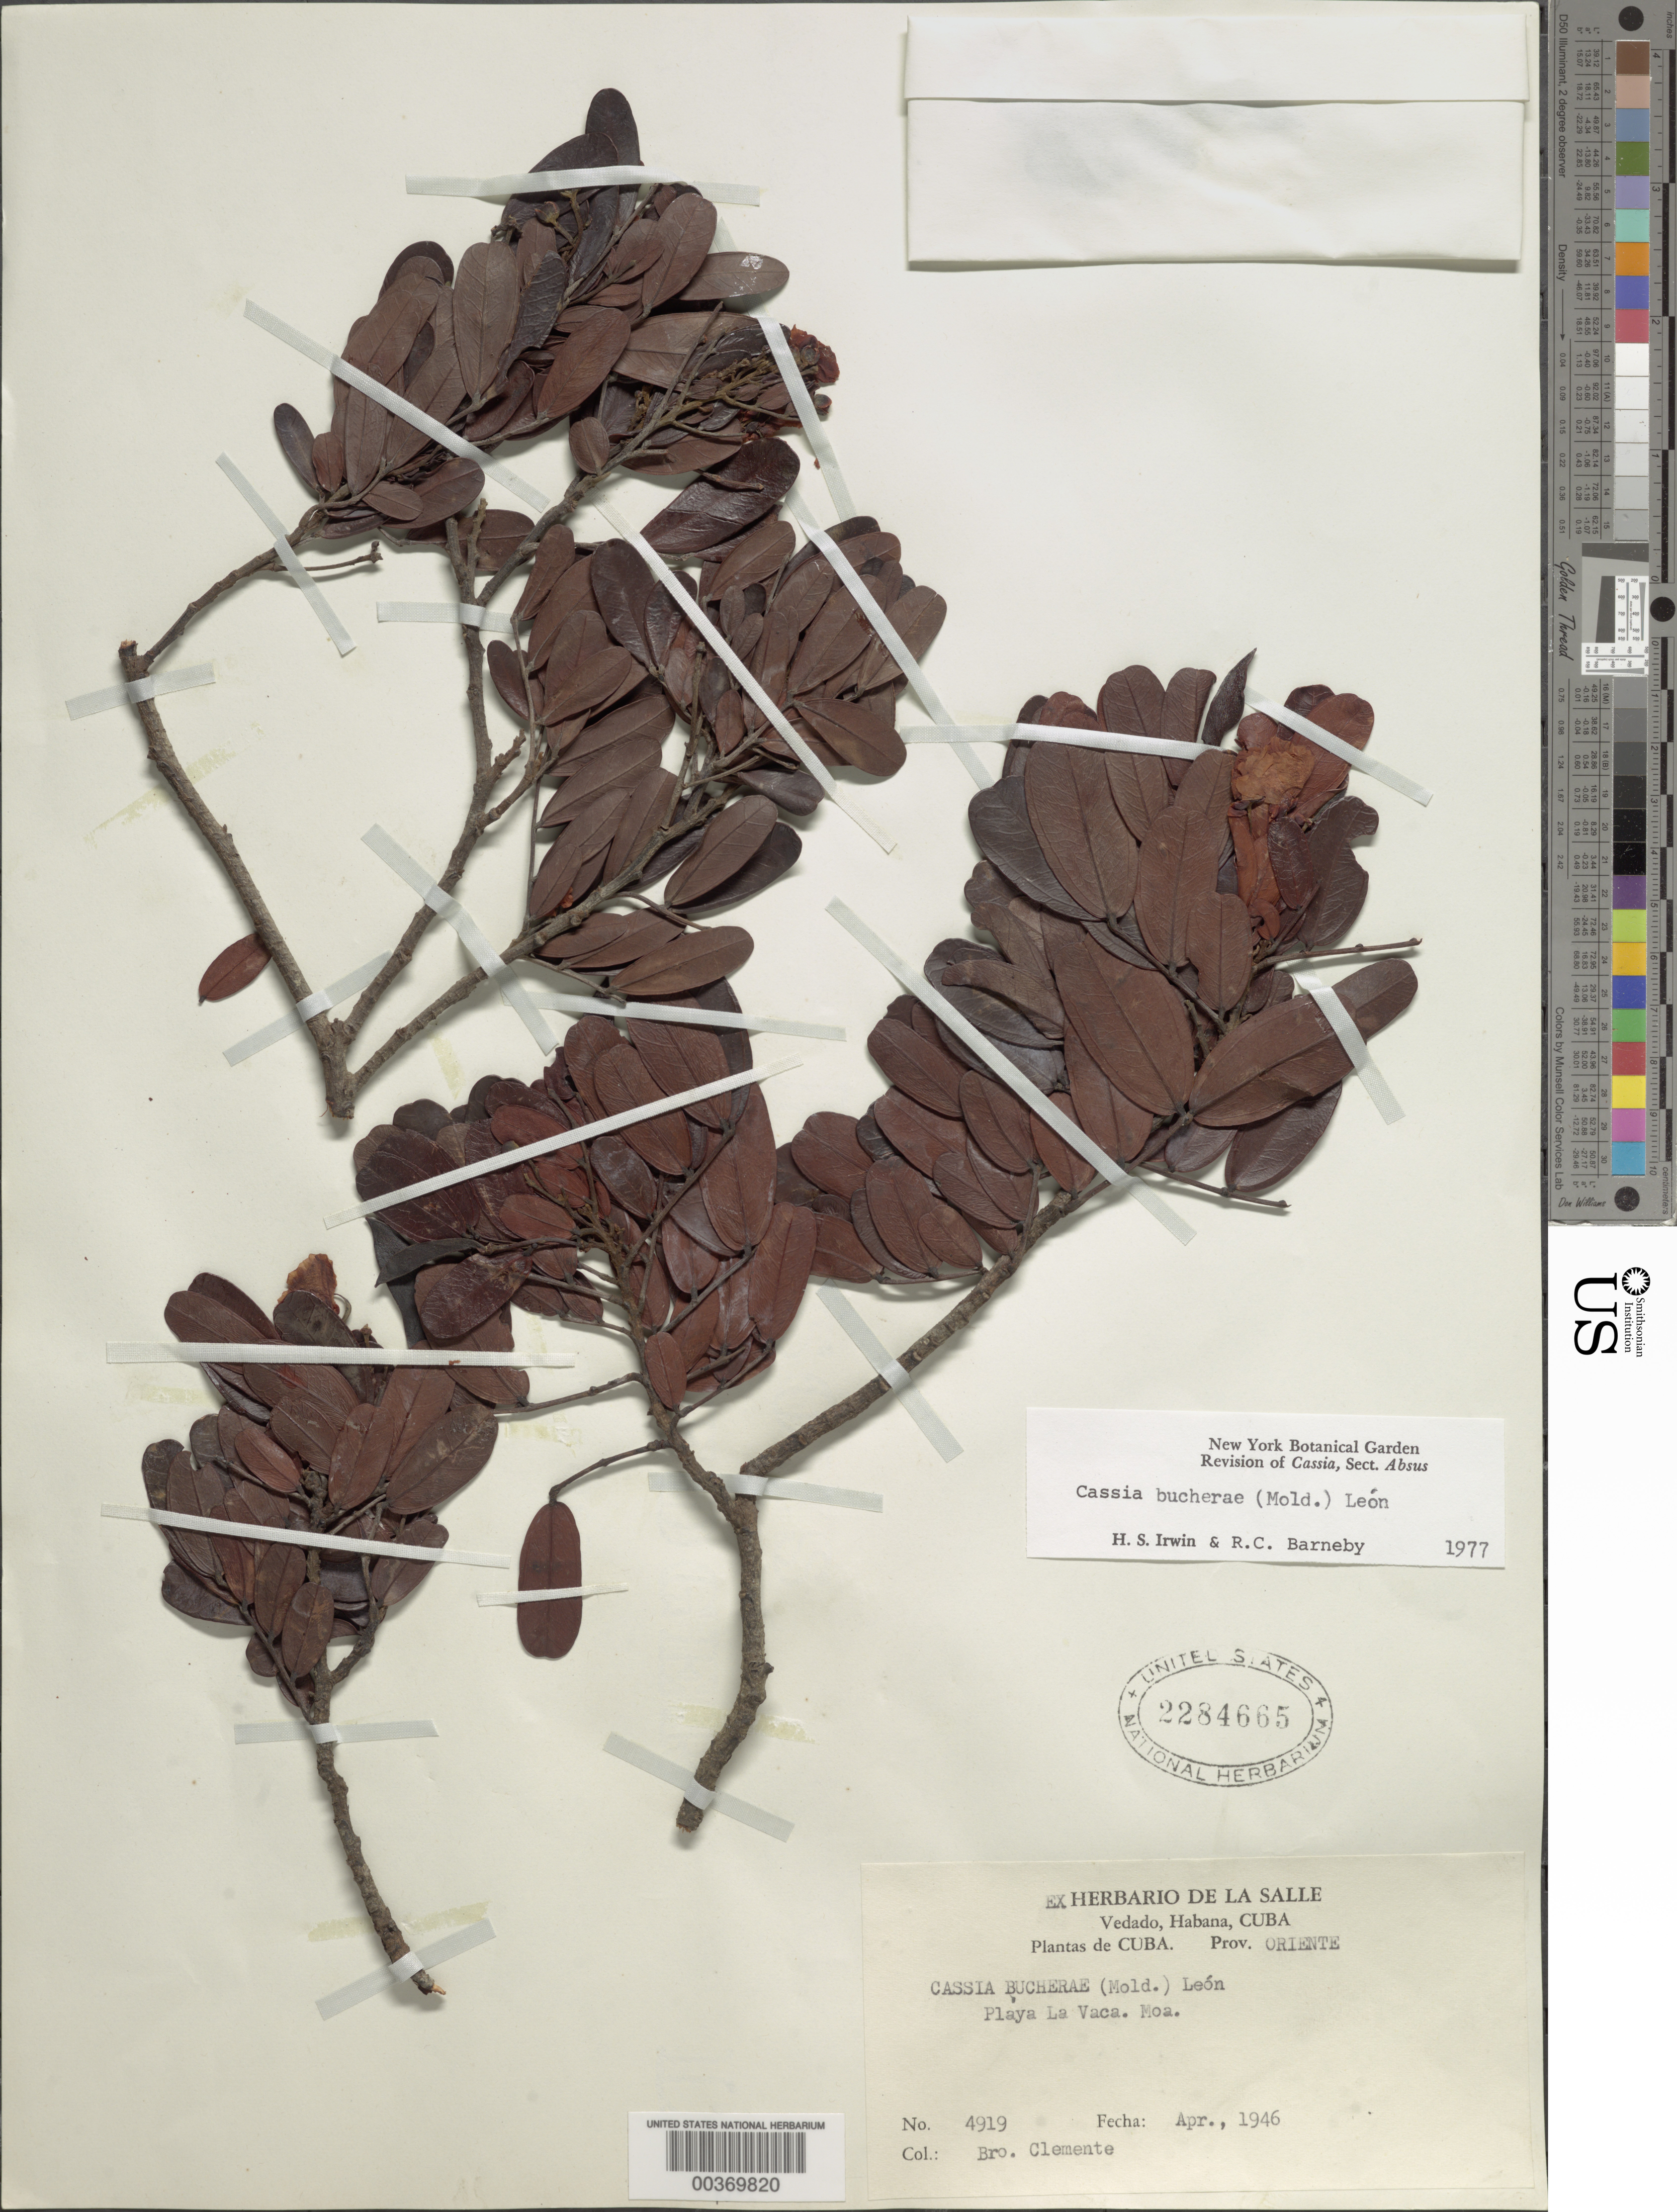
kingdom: Plantae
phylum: Tracheophyta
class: Magnoliopsida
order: Fabales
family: Fabaceae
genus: Chamaecrista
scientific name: Chamaecrista bucherae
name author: (Moldenke) H.S. Irwin & Barneby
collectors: B. Clement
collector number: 4919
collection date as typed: Apr 1946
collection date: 1946-04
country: Cuba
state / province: Oriente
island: Greater Antilles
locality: Playa la vaca, moa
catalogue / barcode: US 2284665